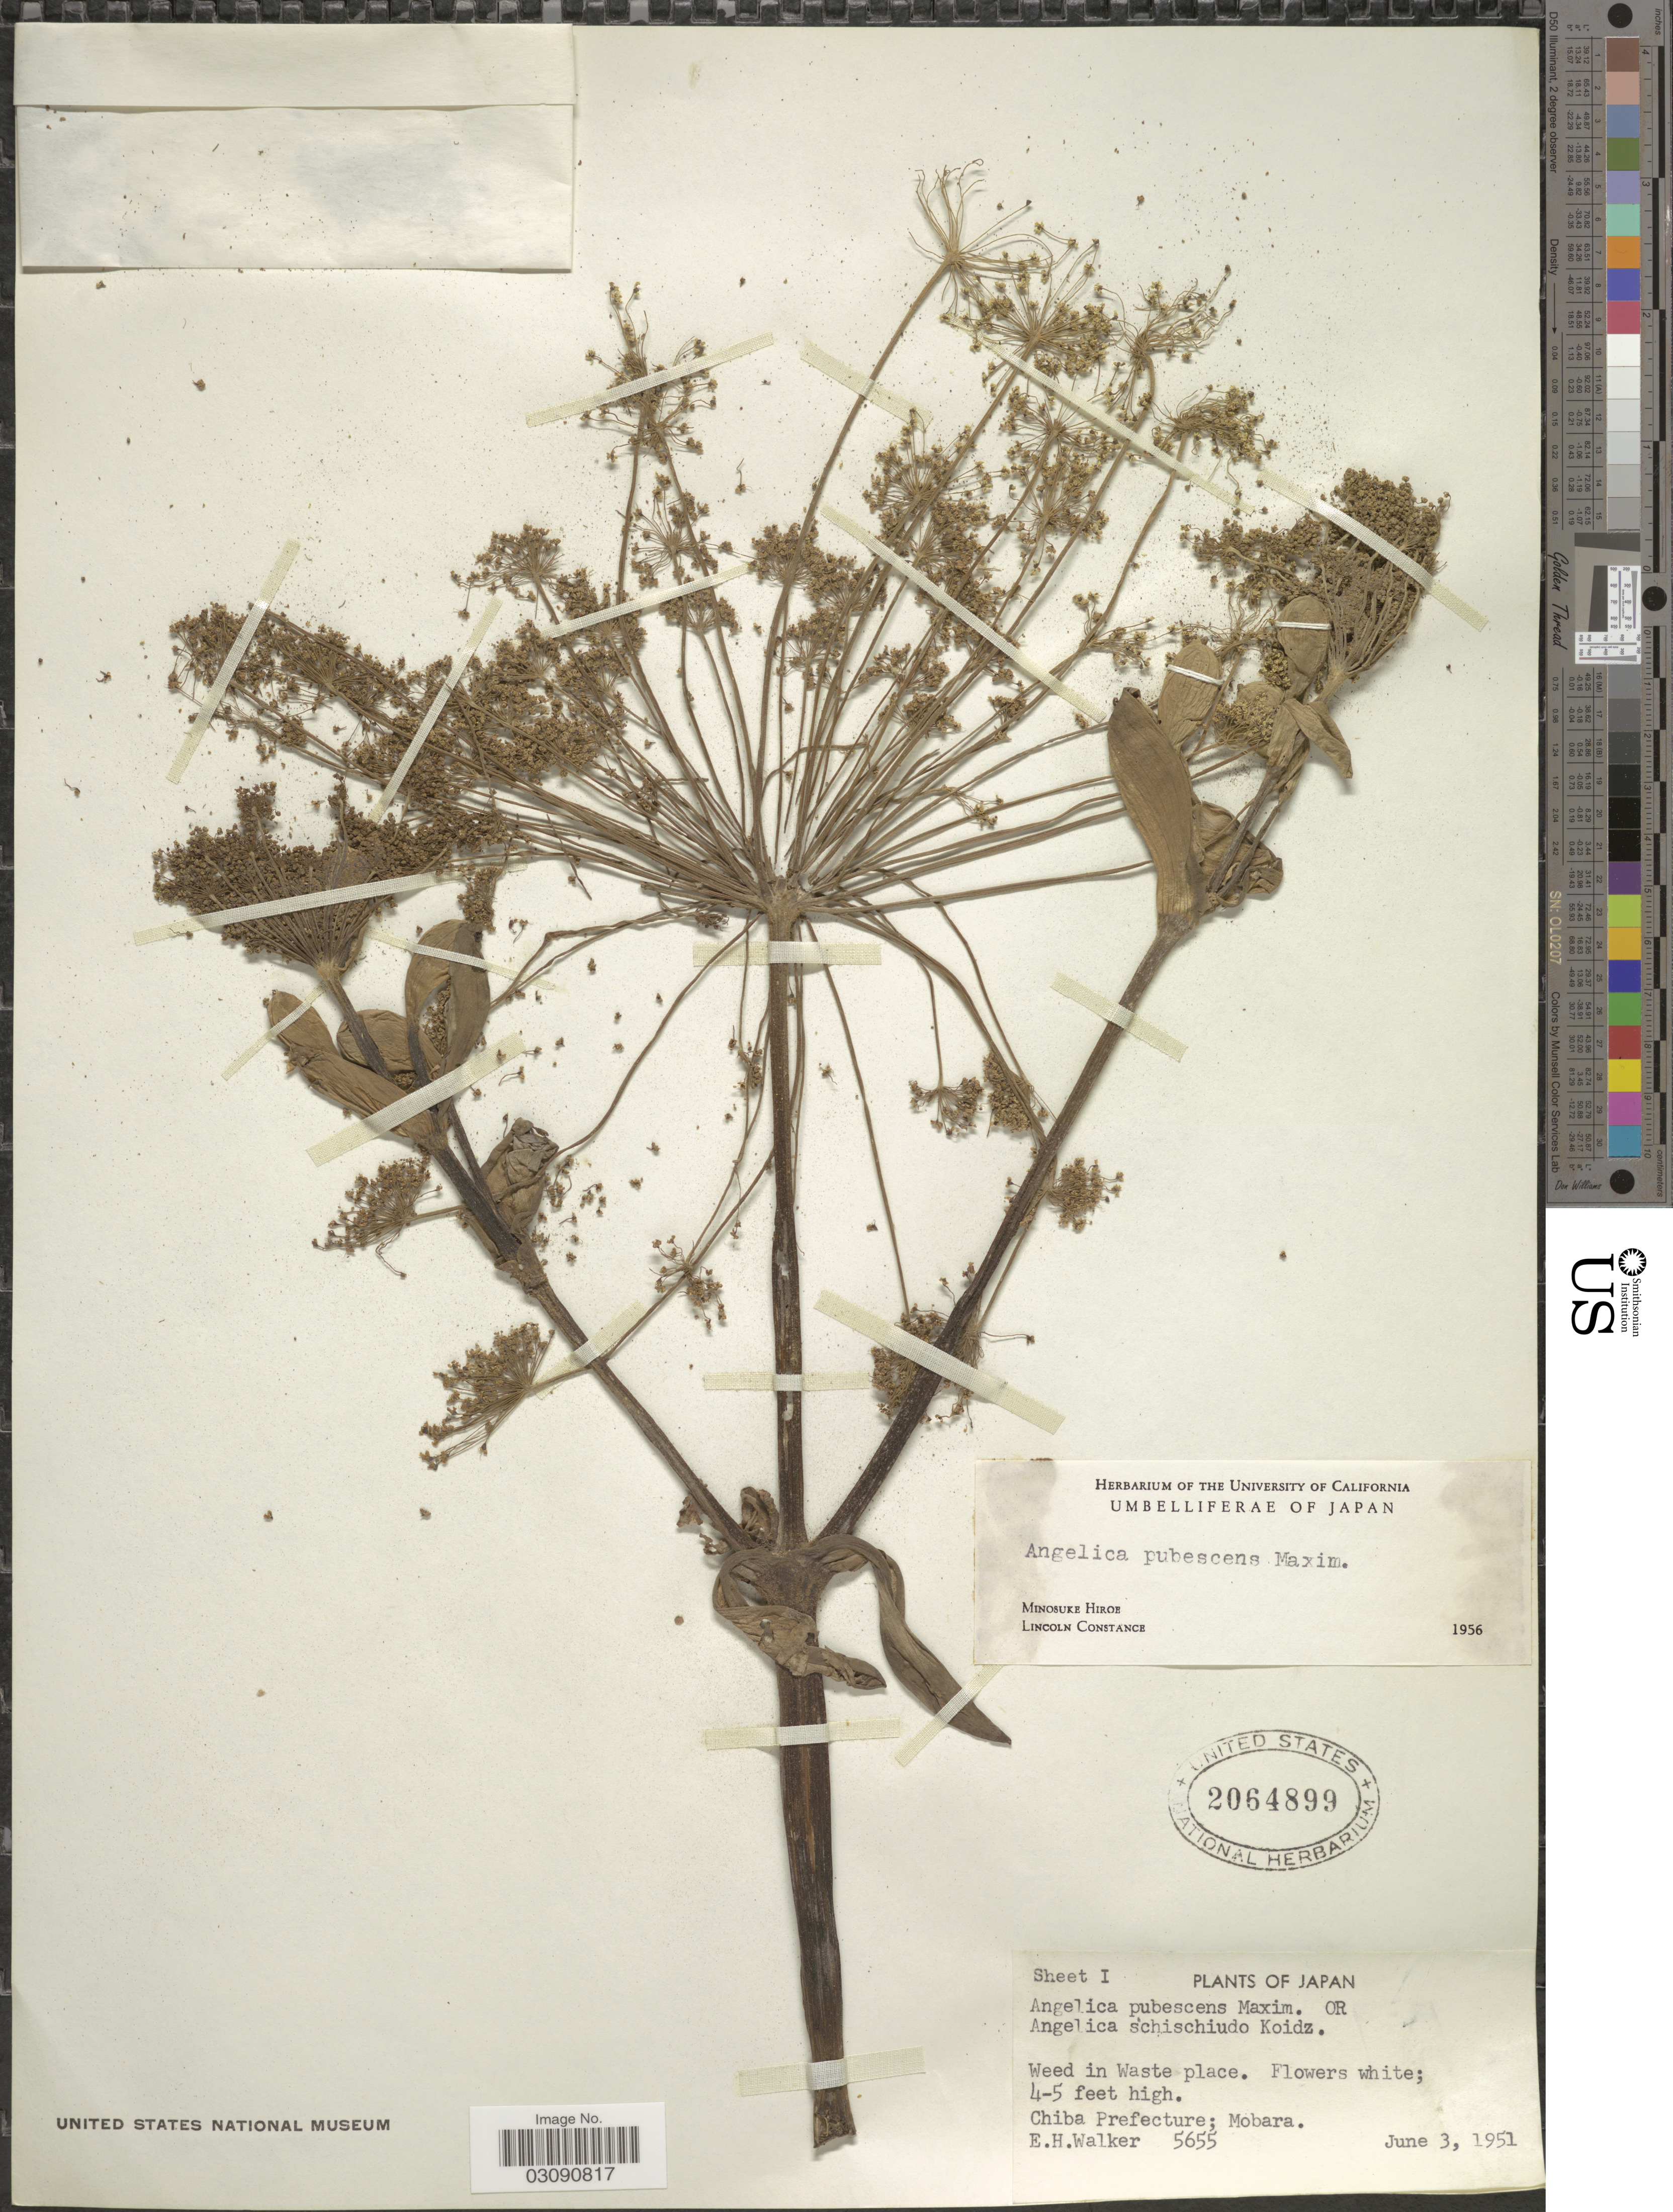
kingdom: Plantae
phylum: Tracheophyta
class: Magnoliopsida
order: Apiales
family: Apiaceae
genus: Angelica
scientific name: Angelica pubescens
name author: Maxim.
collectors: E. H. Walker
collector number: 5655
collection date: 1951-06-03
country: Japan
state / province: Tiba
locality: Chiba Prefecture: Mobara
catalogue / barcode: US 2064899